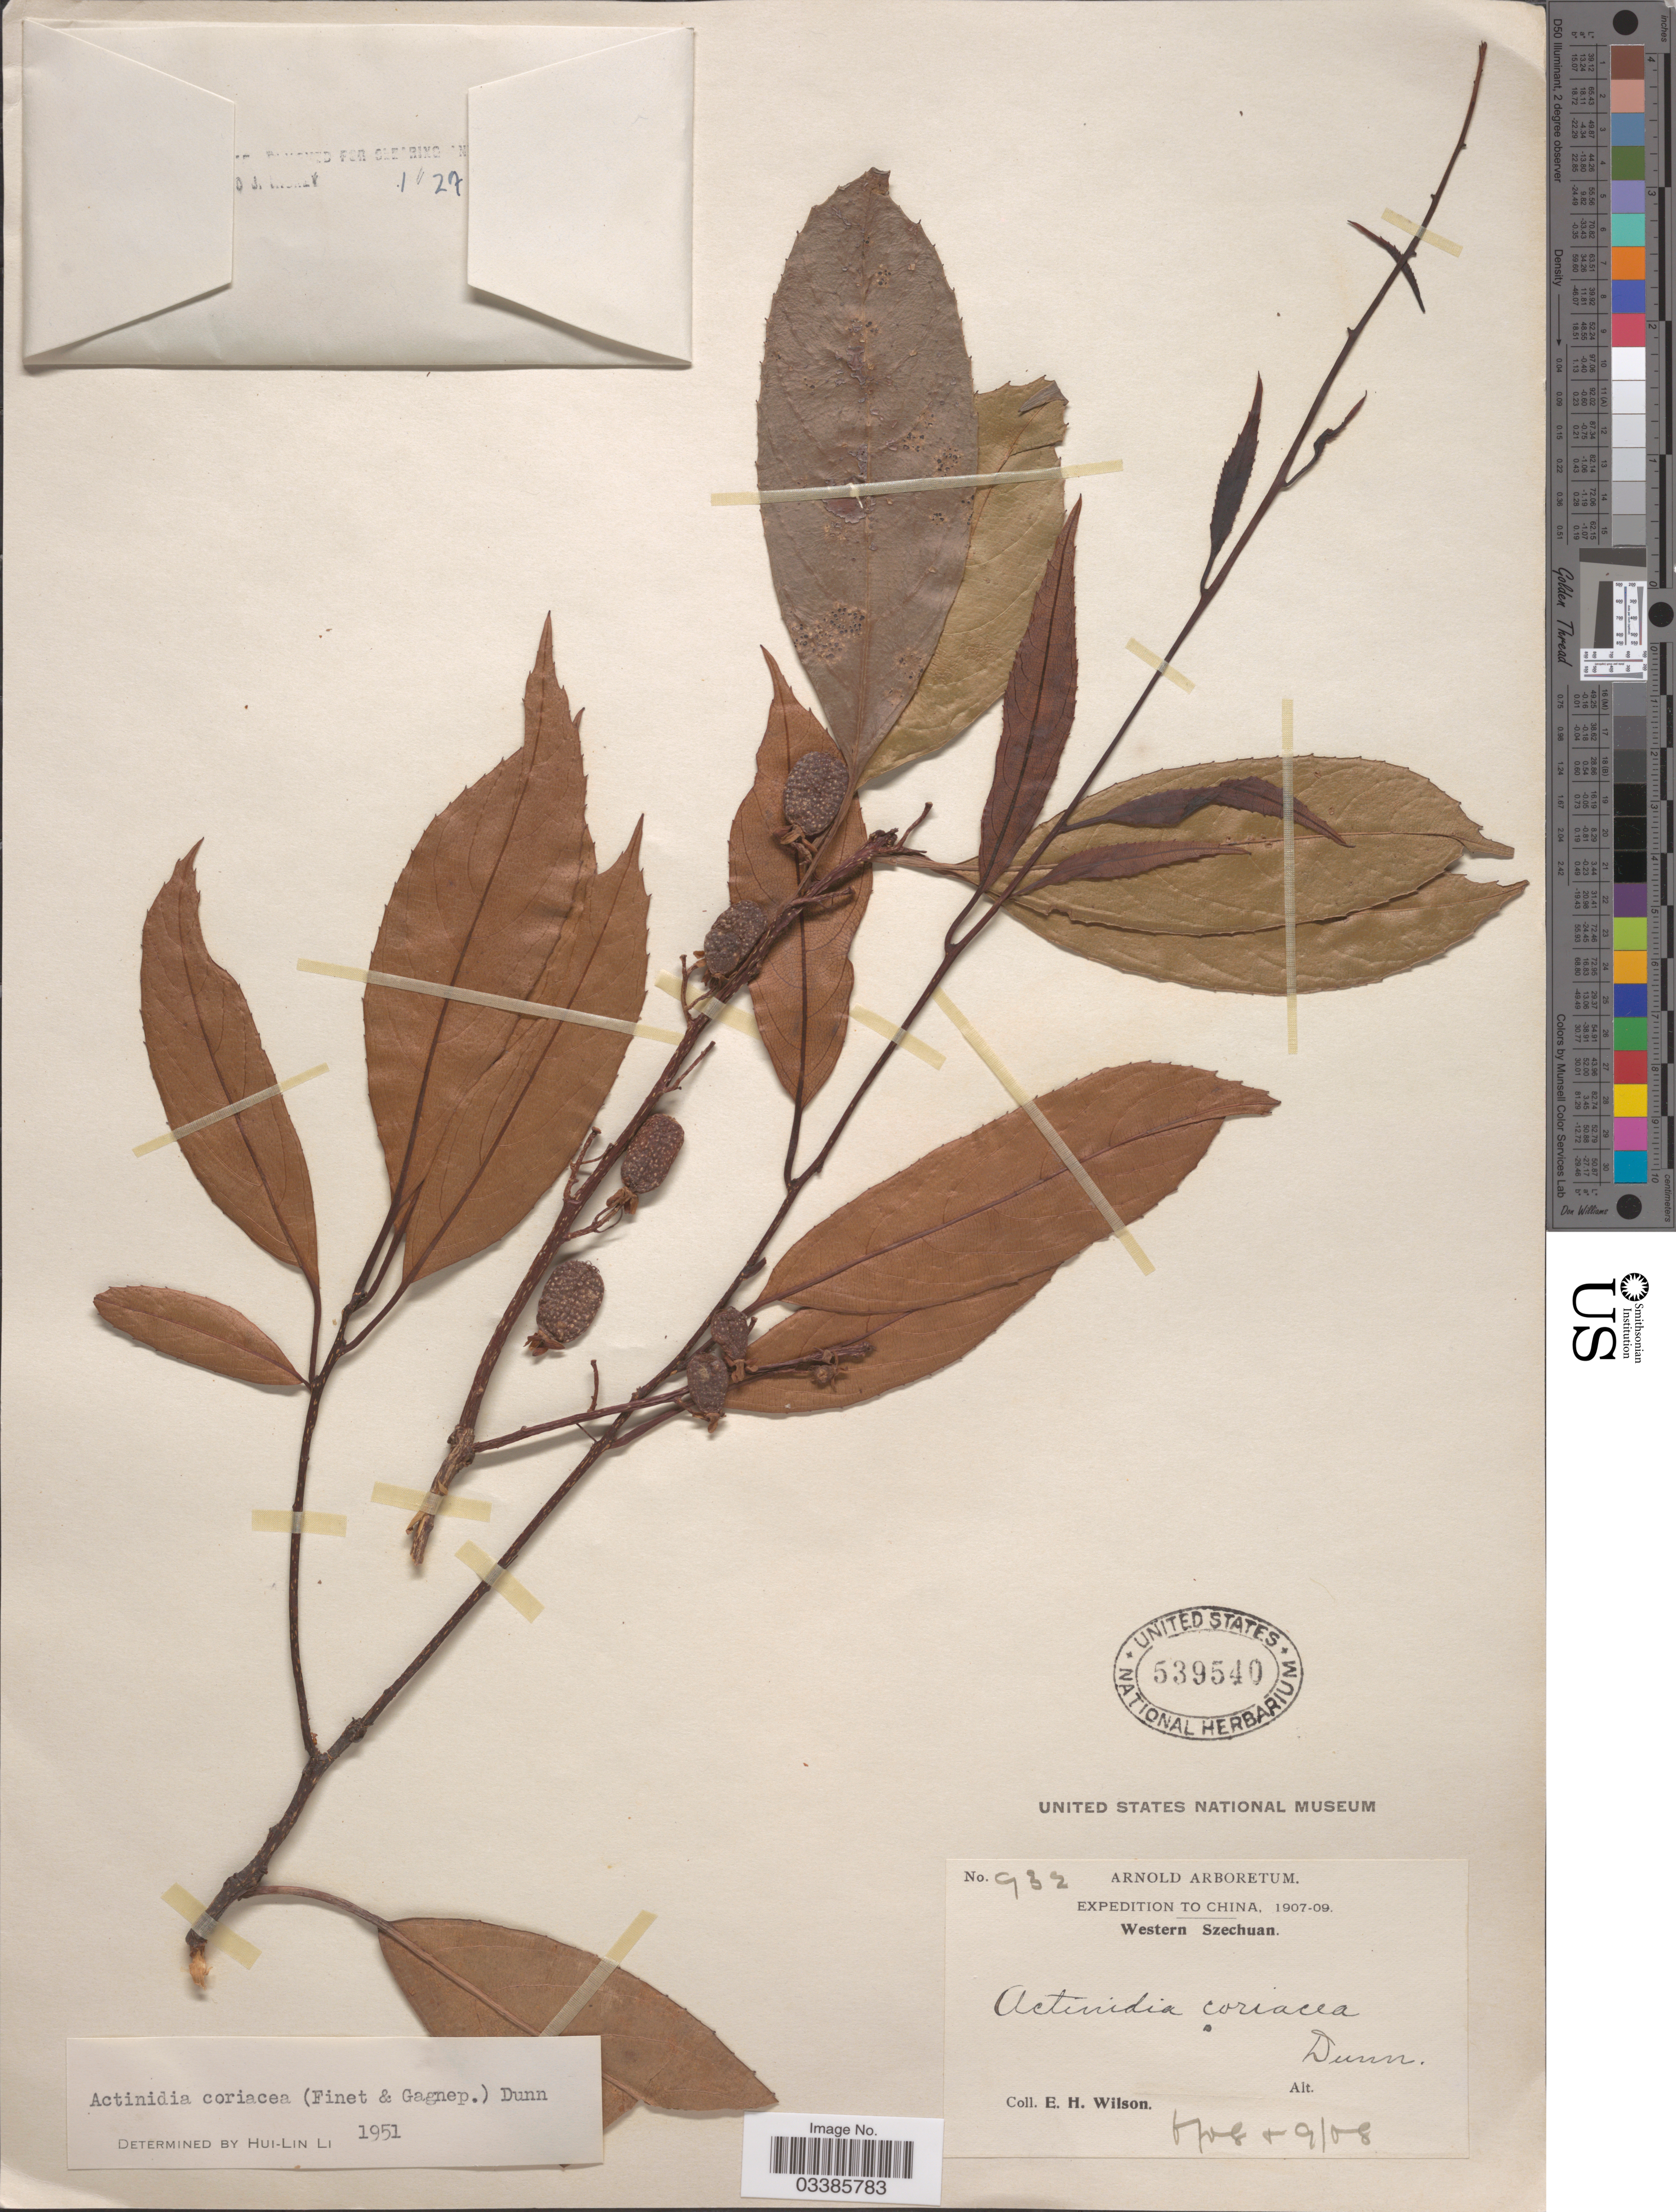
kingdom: Plantae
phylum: Tracheophyta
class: Magnoliopsida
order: Ericales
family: Actinidiaceae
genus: Actinidia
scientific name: Actinidia coriacea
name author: (Finet & Gagnep.) Dunn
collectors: E. Wilson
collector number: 932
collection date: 1908-06/1908-09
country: China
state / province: Sichuan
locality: Western Szechuan.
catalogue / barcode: US 539540